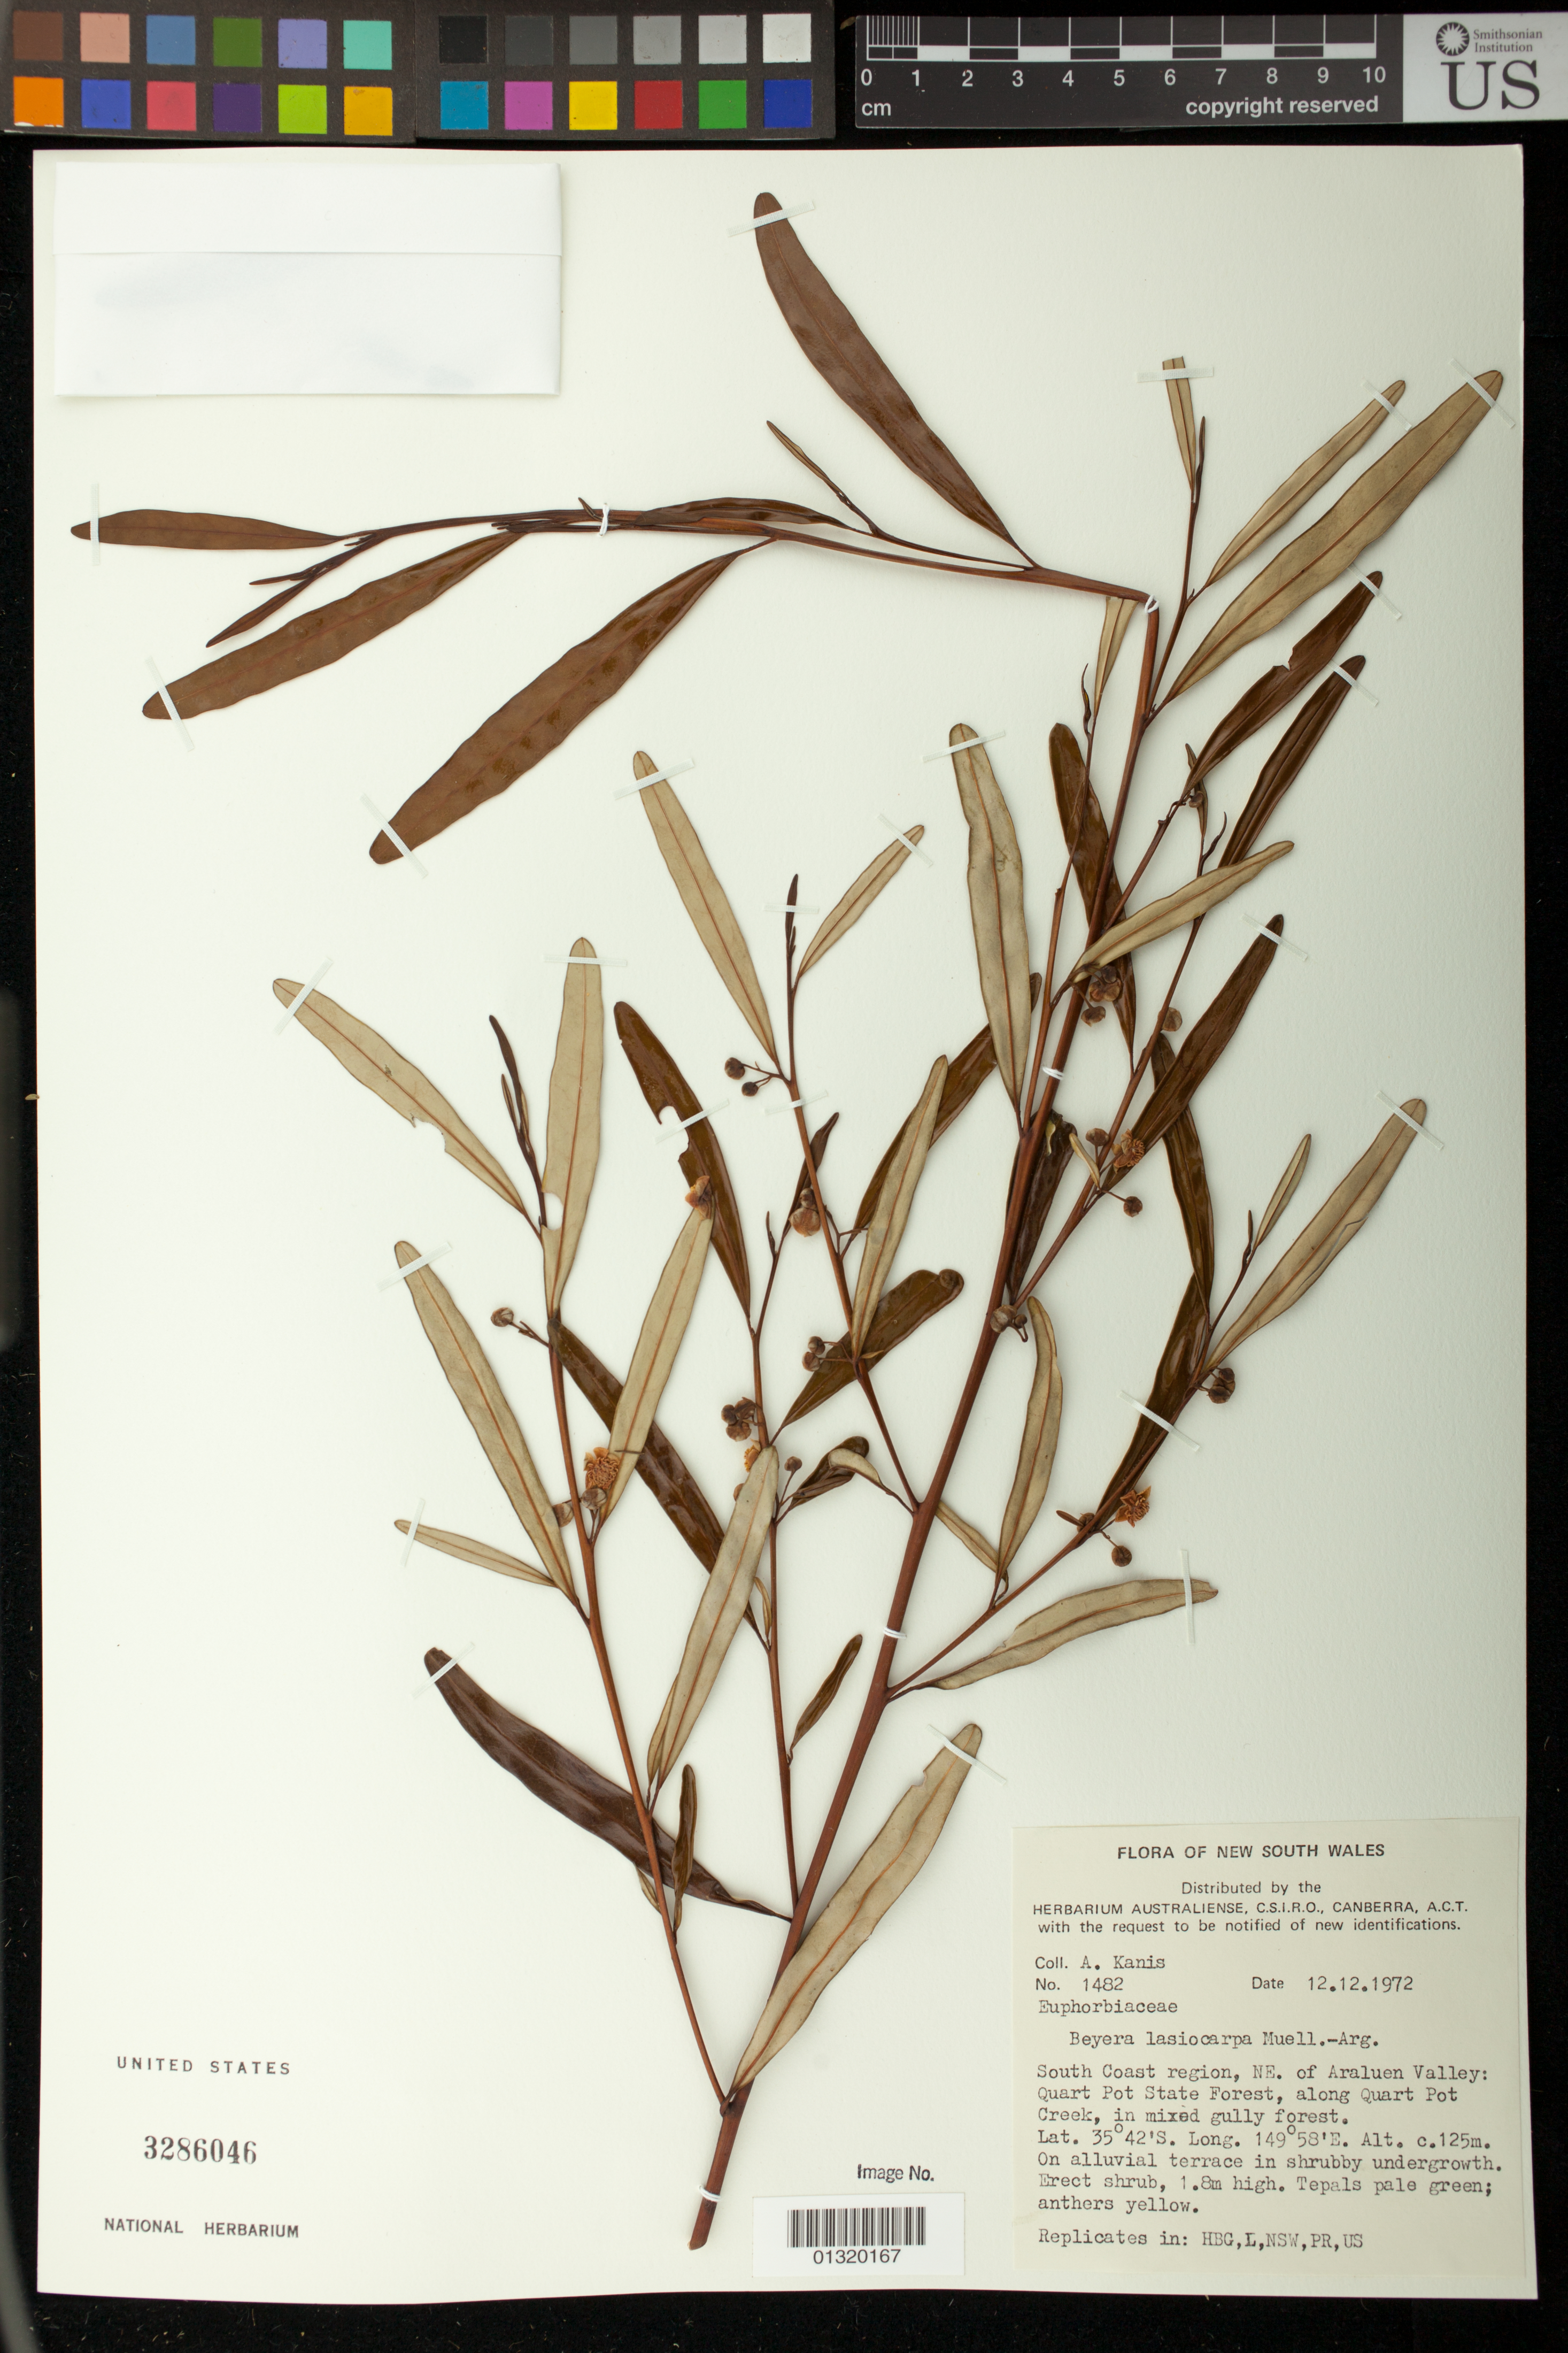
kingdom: Plantae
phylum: Tracheophyta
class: Magnoliopsida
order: Malpighiales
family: Euphorbiaceae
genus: Beyeria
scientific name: Beyeria lasiocarpa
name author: (F. Muell.) Müll. Arg.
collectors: A. Kanis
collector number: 1482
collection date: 1972-12-12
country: Australia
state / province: South Australia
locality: South Coast region, NE. of Araluen Valley: Quart Pot State Forest, along Quart Pot Creek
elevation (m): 125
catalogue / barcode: US 3286046